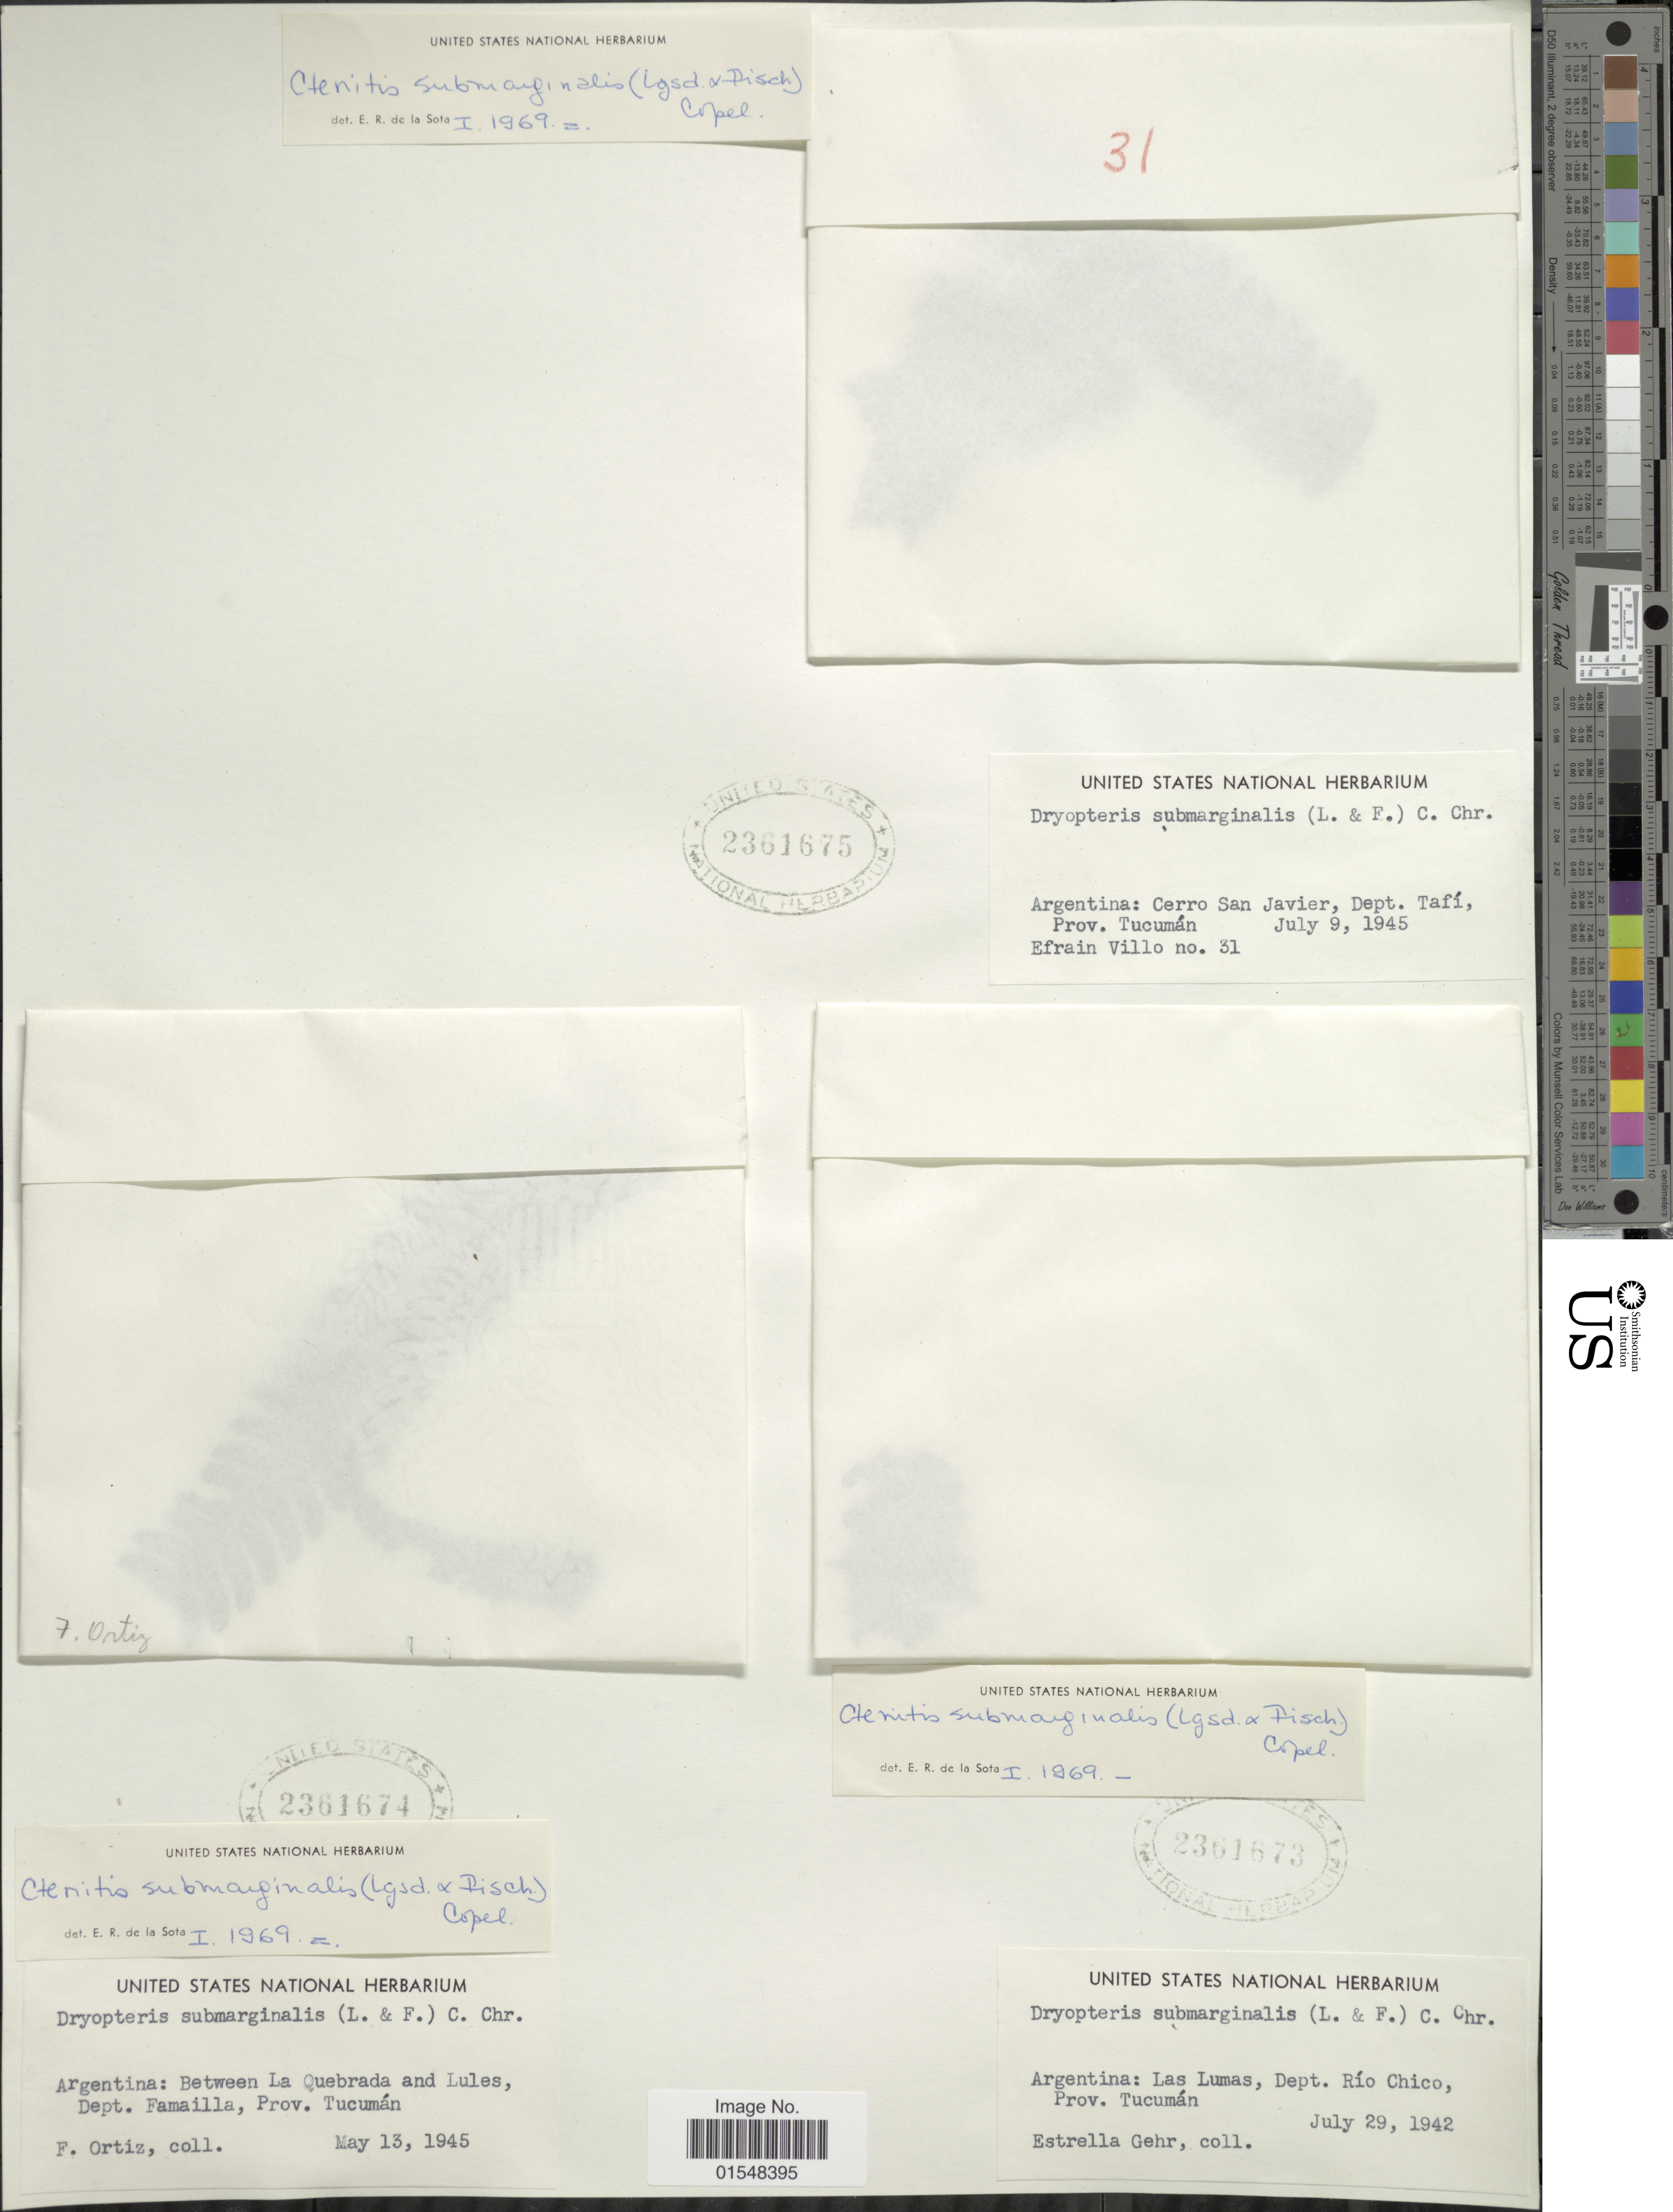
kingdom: Plantae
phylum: Tracheophyta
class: Polypodiopsida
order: Polypodiales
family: Dryopteridaceae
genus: Ctenitis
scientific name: Ctenitis submarginalis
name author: (Langsd. & Fisch.) Ching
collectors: F. Ortiz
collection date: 1945-05-13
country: Argentina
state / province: Tucuman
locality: Between La Quebrada and Lules, Dept. Famailla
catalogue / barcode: US 2361674-2